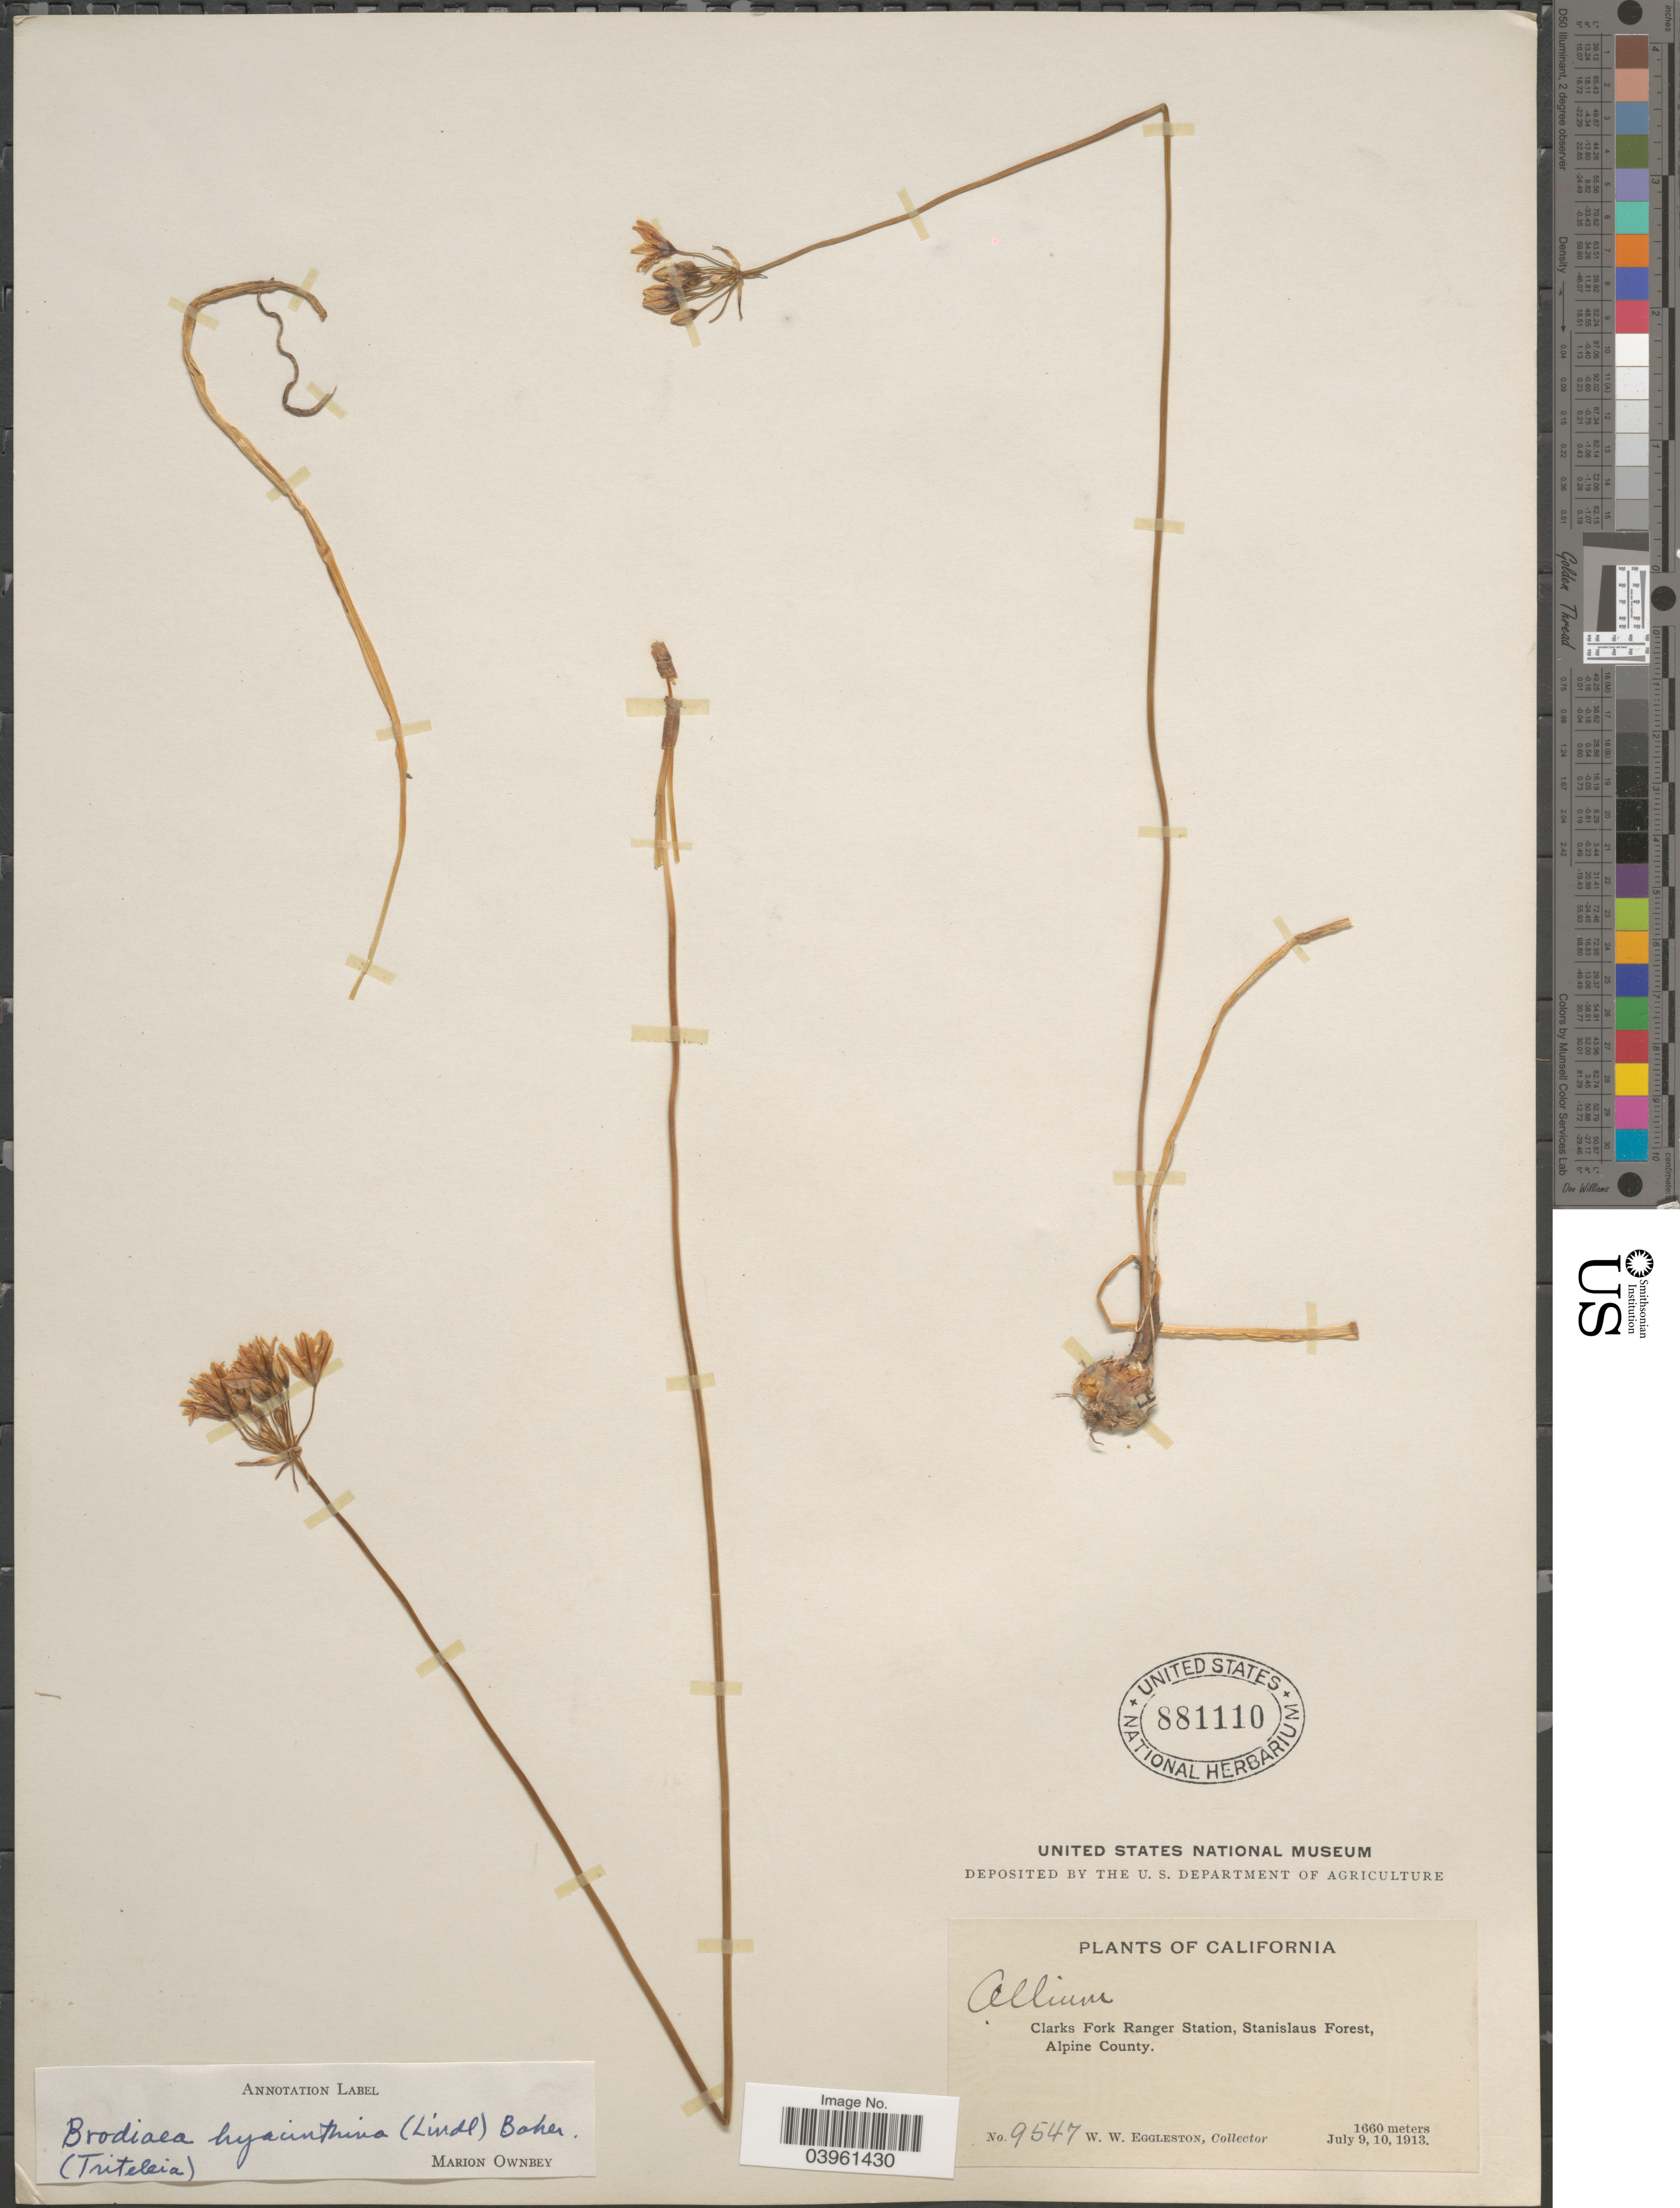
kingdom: Plantae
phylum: Tracheophyta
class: Liliopsida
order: Asparagales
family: Asparagaceae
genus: Triteleia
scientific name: Triteleia hyacinthina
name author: (Lindl.) Greene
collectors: W. W. Eggleston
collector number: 9547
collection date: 1913-07-09/1913-07-10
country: United States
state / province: California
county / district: Alpine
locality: Clarks Fork Ranger Station, Stanislaus Forest, Alpine County.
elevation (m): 1660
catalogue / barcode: US 881110